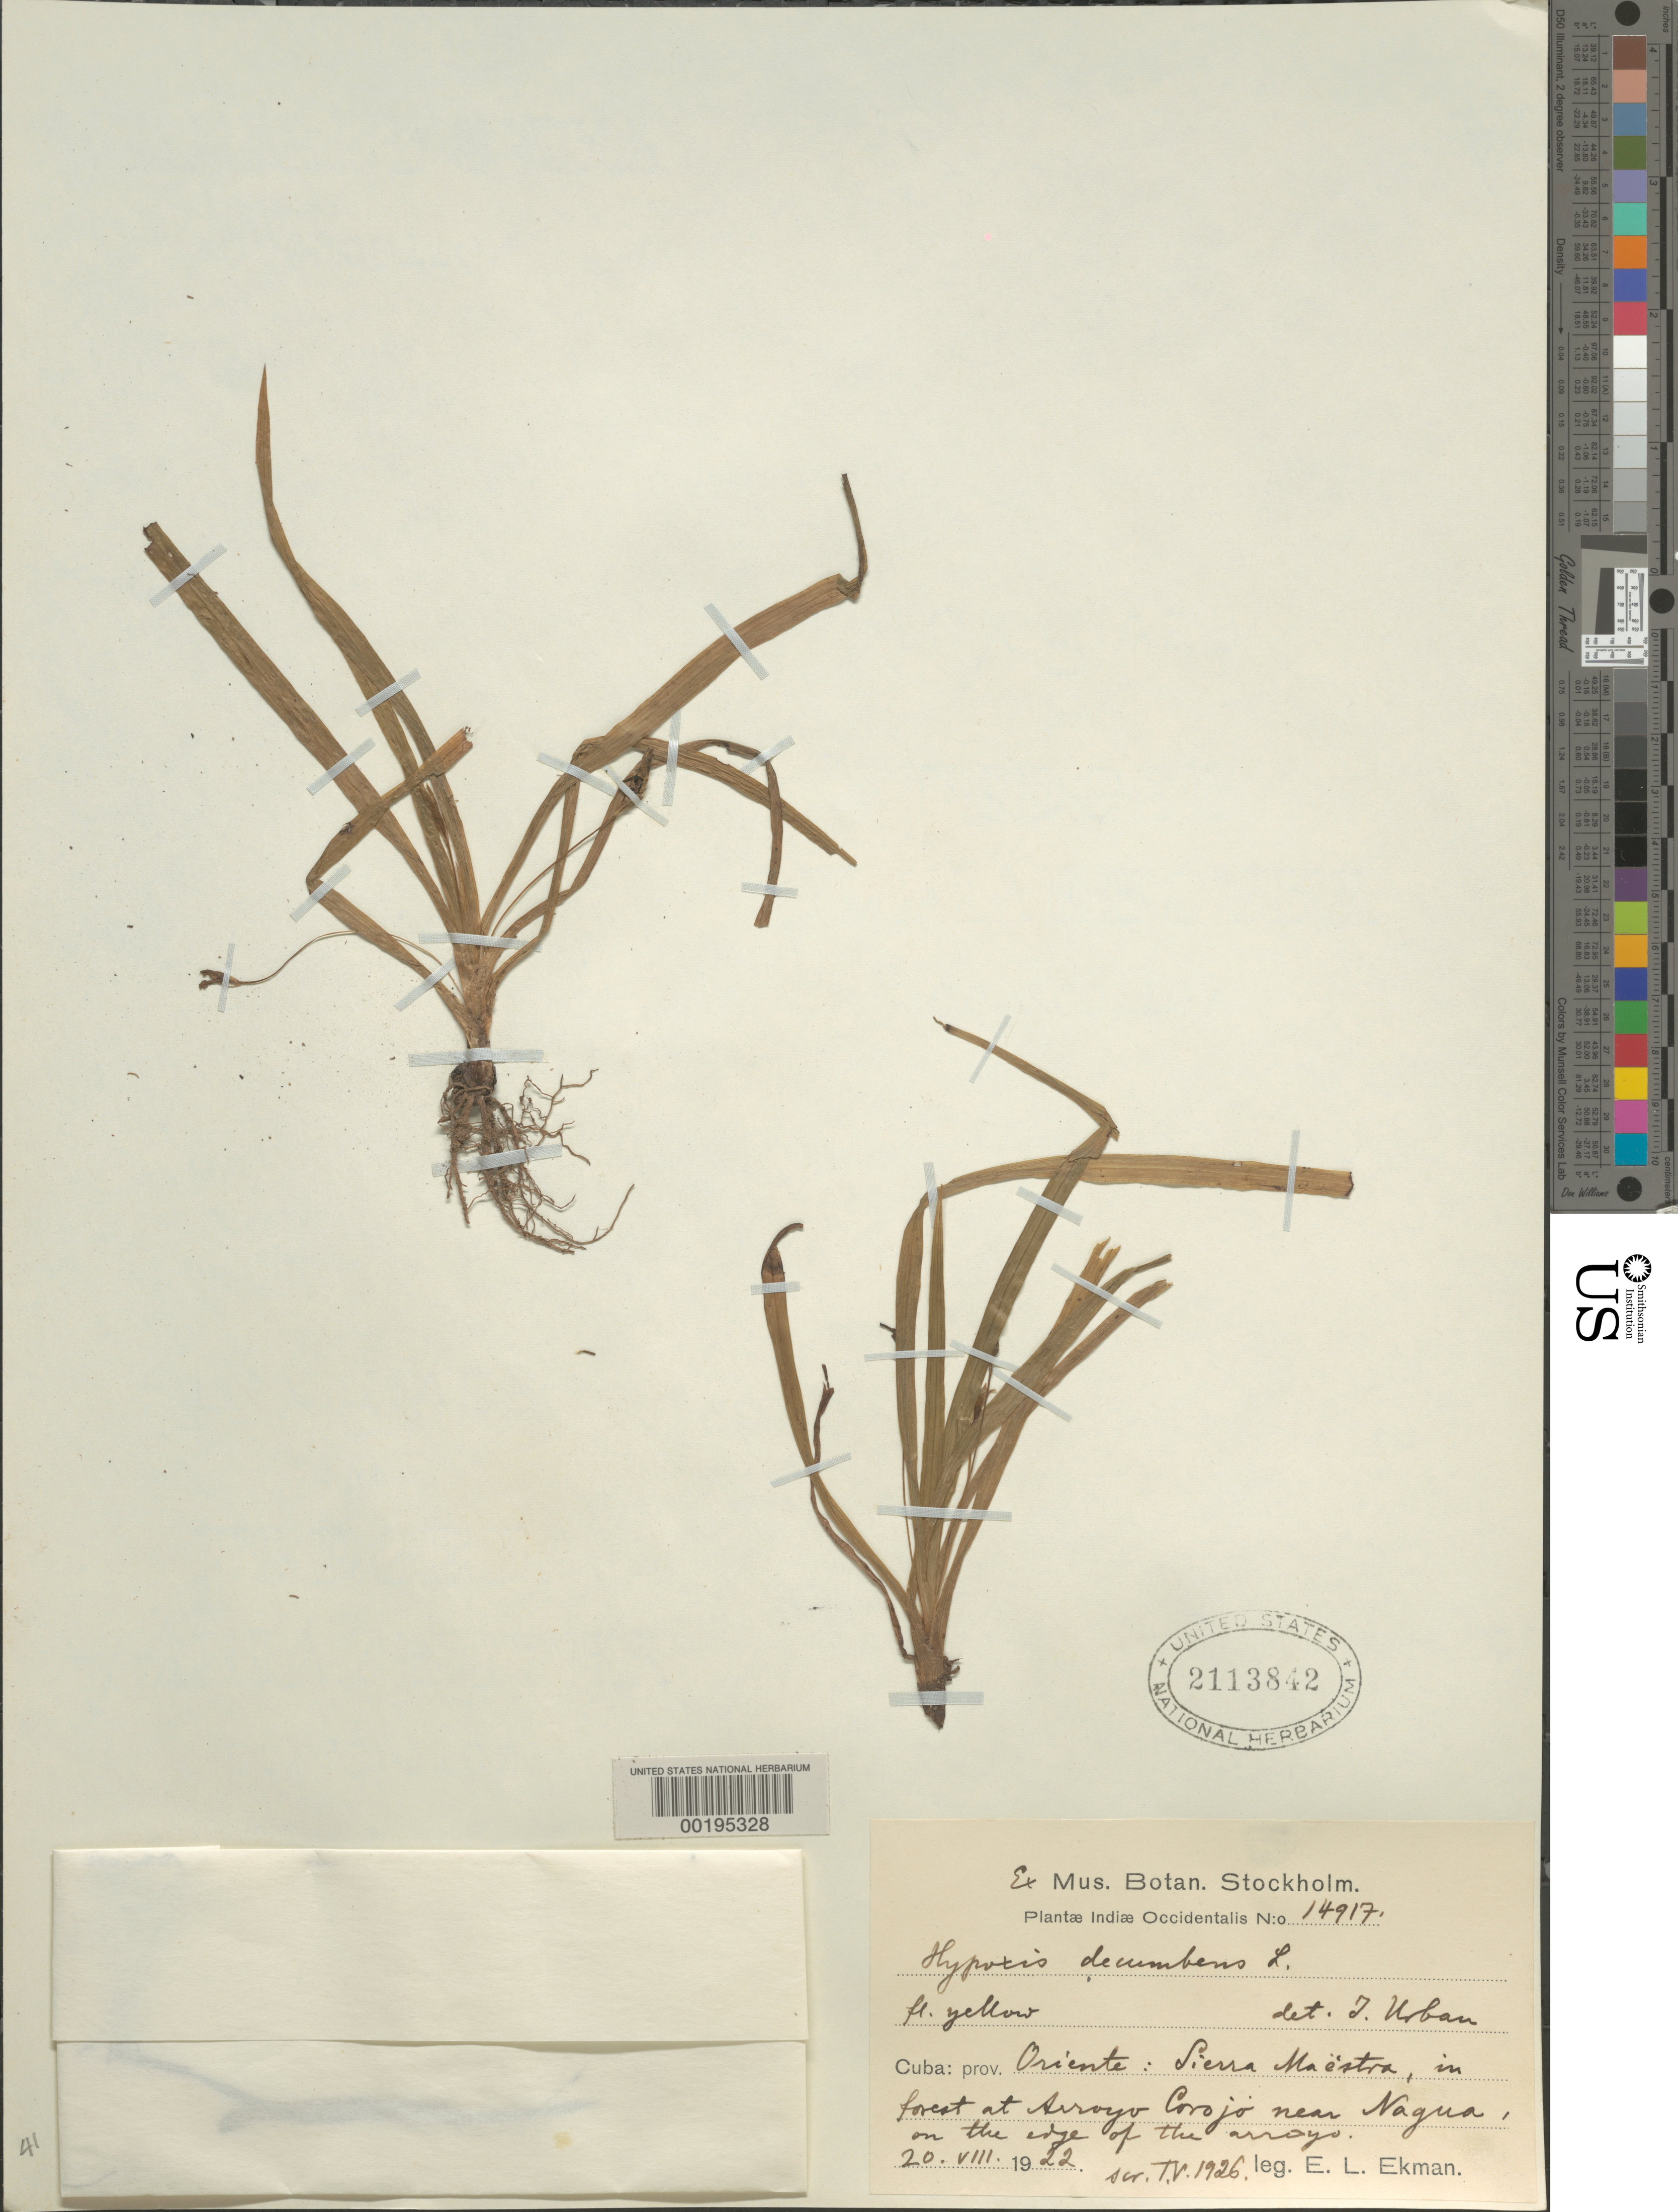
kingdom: Plantae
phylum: Tracheophyta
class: Liliopsida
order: Asparagales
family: Hypoxidaceae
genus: Hypoxis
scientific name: Hypoxis decumbens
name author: L.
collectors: E. L. Ekman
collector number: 14917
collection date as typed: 20 Aug 1922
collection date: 1922-08-20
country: Cuba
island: Greater Antilles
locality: Sierra Maestra, in forest at Arroyo Carojo near Nagua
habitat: On edge of arroyo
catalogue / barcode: US 2113842